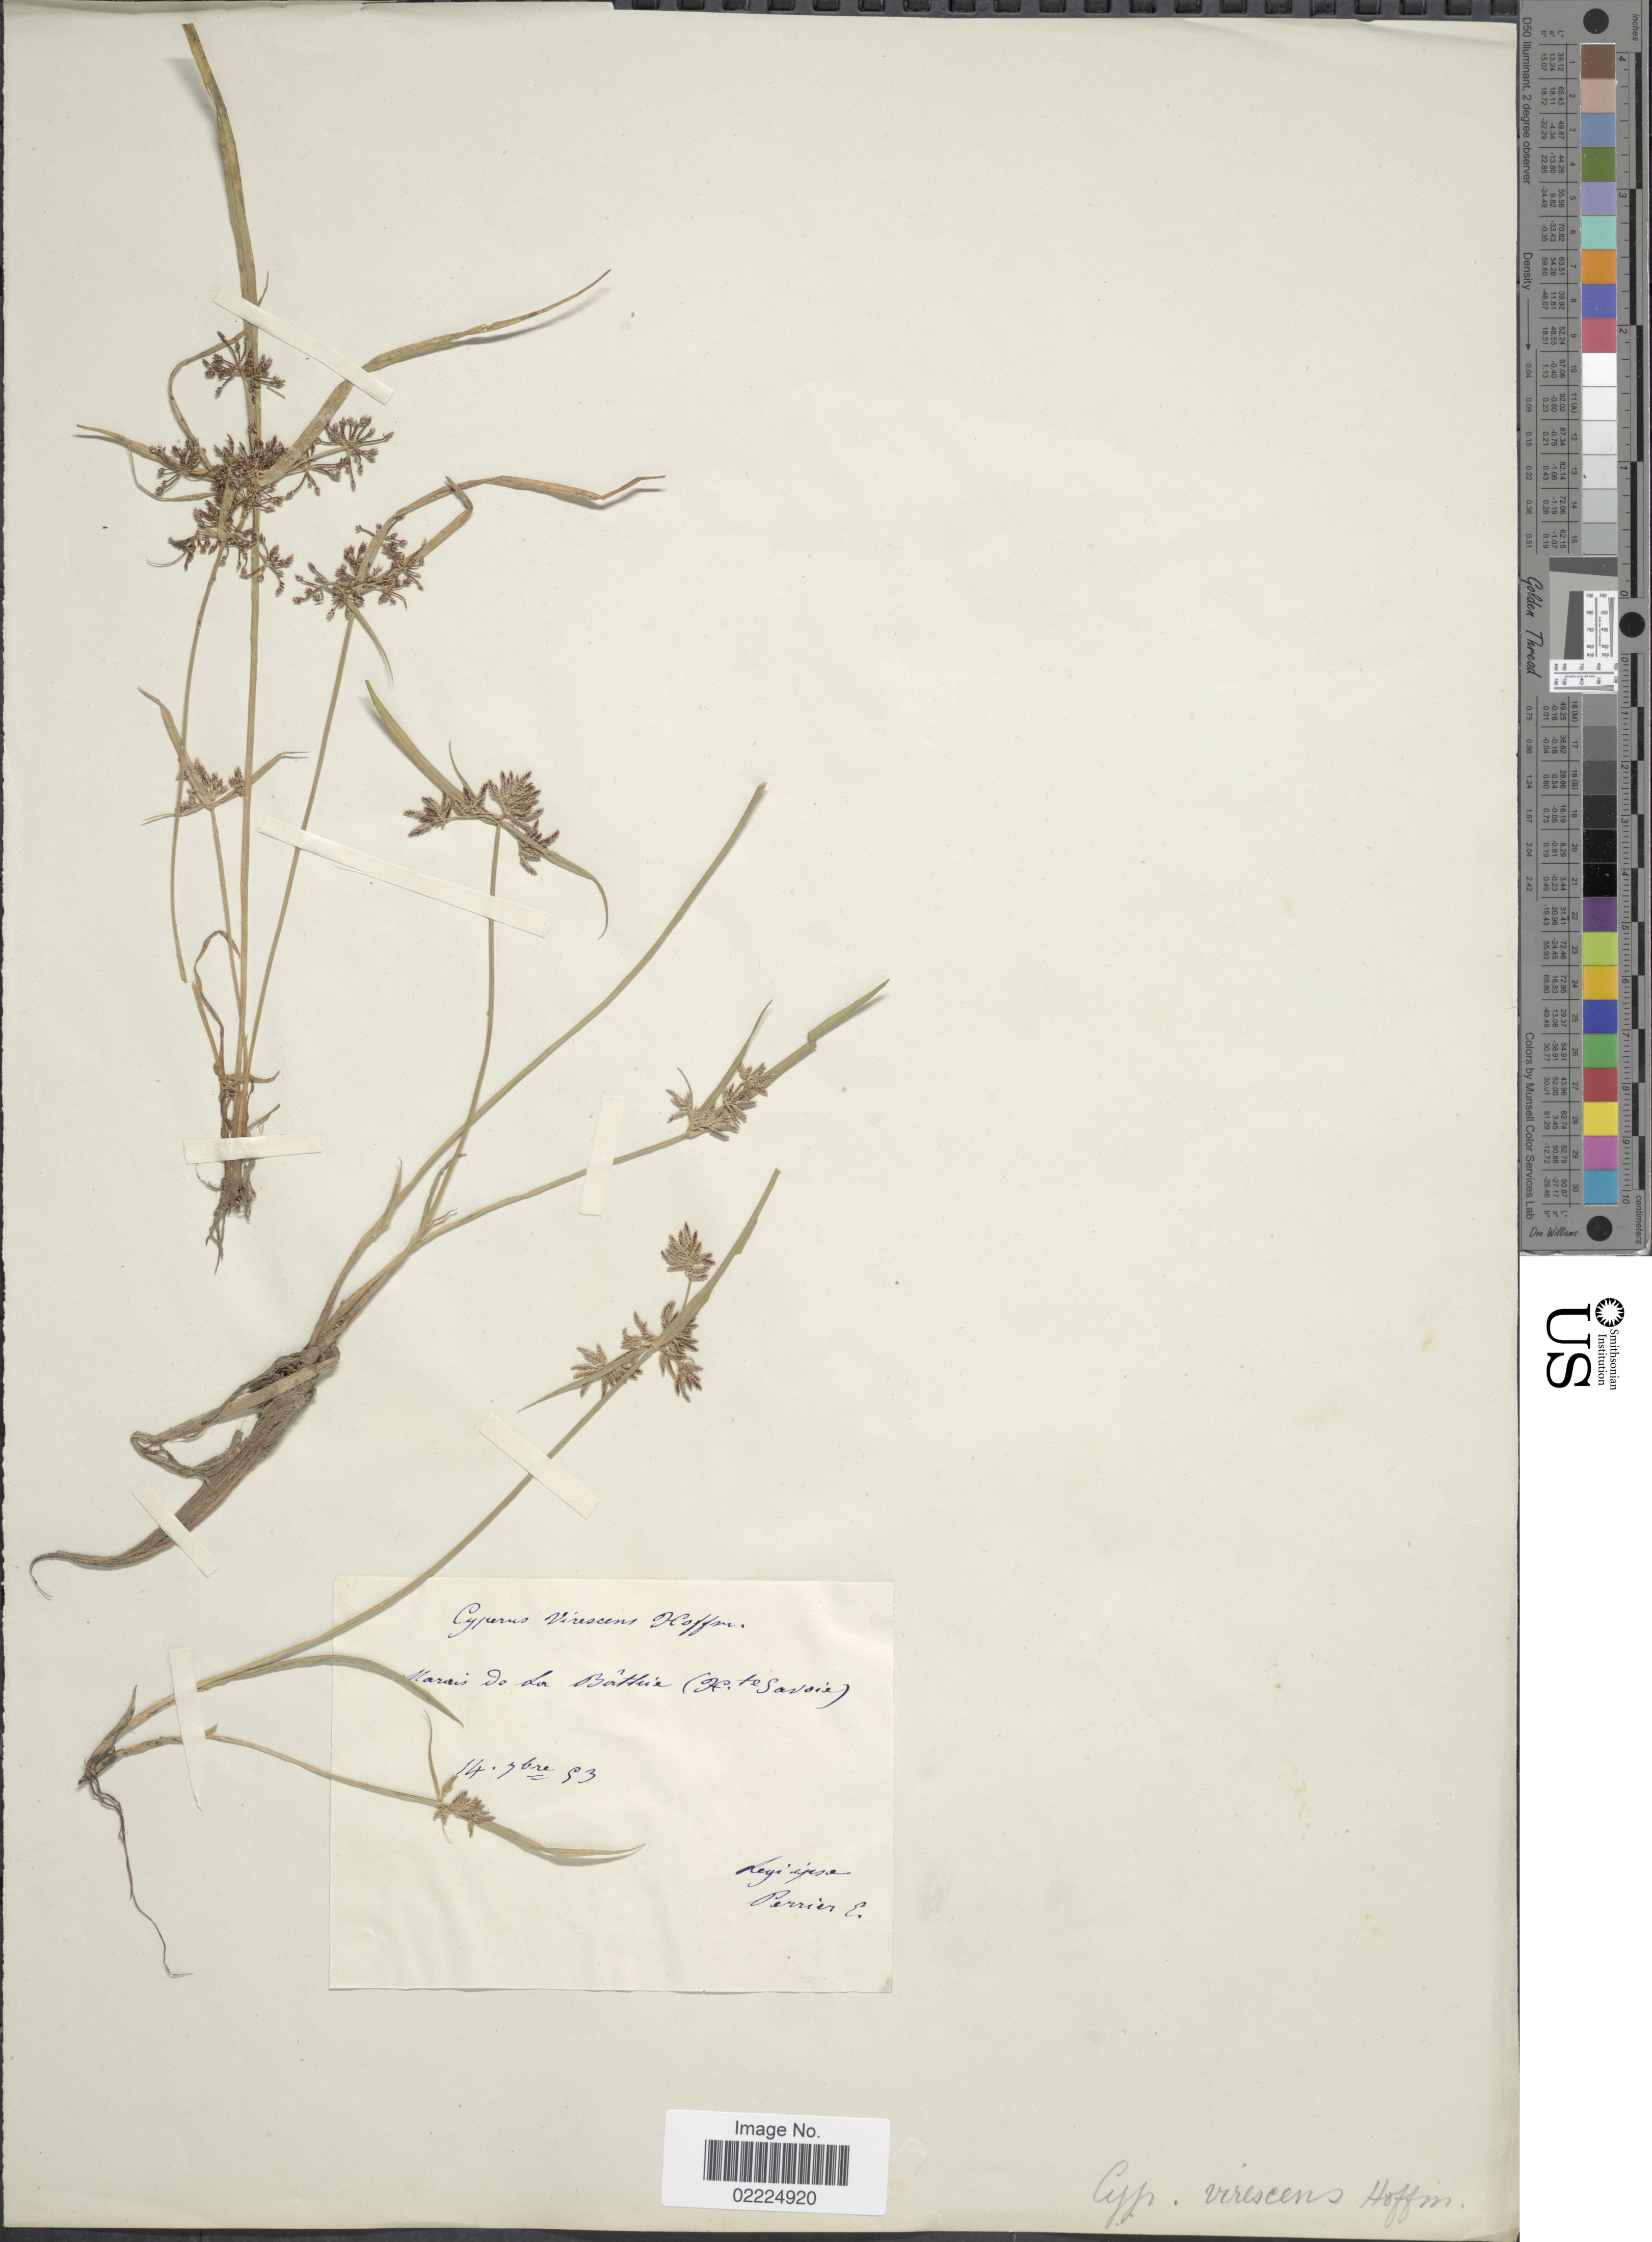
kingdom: Plantae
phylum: Tracheophyta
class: Liliopsida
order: Poales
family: Cyperaceae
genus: Cyperus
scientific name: Cyperus fuscus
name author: L.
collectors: E. Perrier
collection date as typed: Transcribed d/m/y: 14/10/53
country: France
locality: Marais do La Batthie (h.te Savoie).